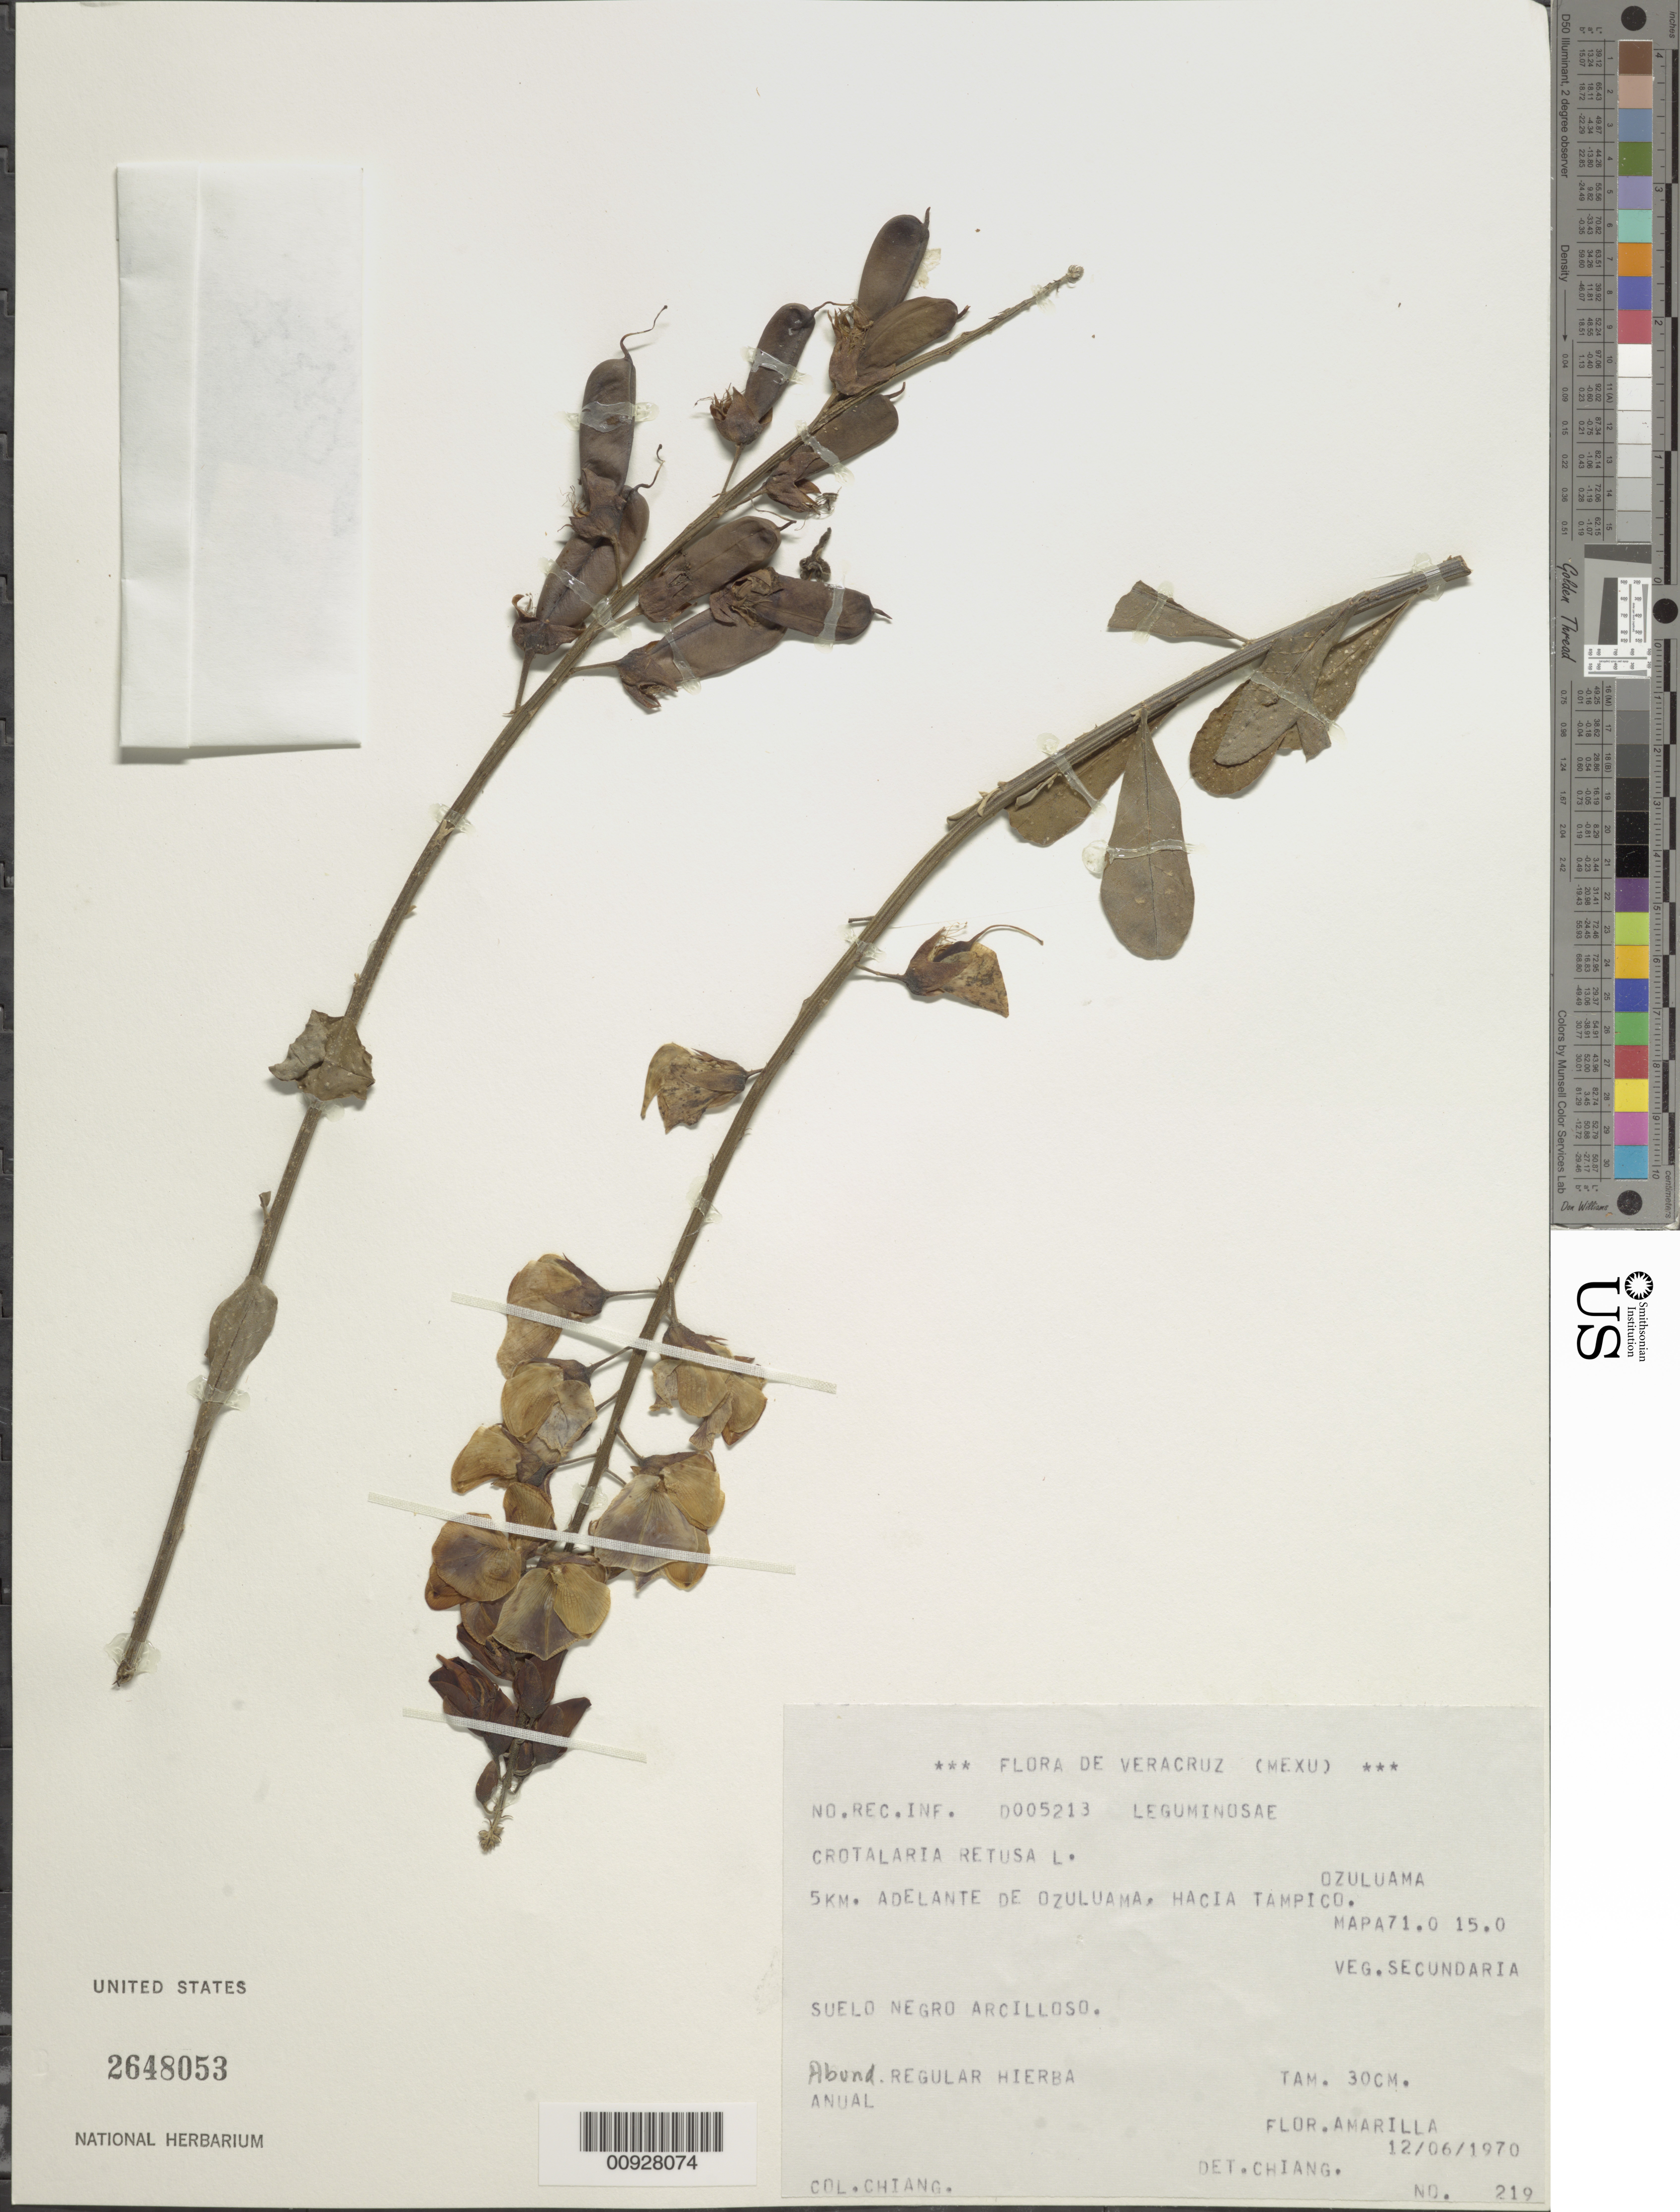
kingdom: Plantae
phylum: Tracheophyta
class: Magnoliopsida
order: Fabales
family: Fabaceae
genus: Crotalaria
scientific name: Crotalaria retusa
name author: L.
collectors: F. Chiang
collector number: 219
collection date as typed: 12 Jun 1970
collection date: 1970-06-12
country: Mexico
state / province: Veracruz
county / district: Ozuluama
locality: Veracruz, Ozuluama, 5 Km. adelante de Ozuluama, hacia Tampico. Mapa 71.0 15.0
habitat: Veg. Secundaria. Suelo negro arcilloso.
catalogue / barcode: US 2648053